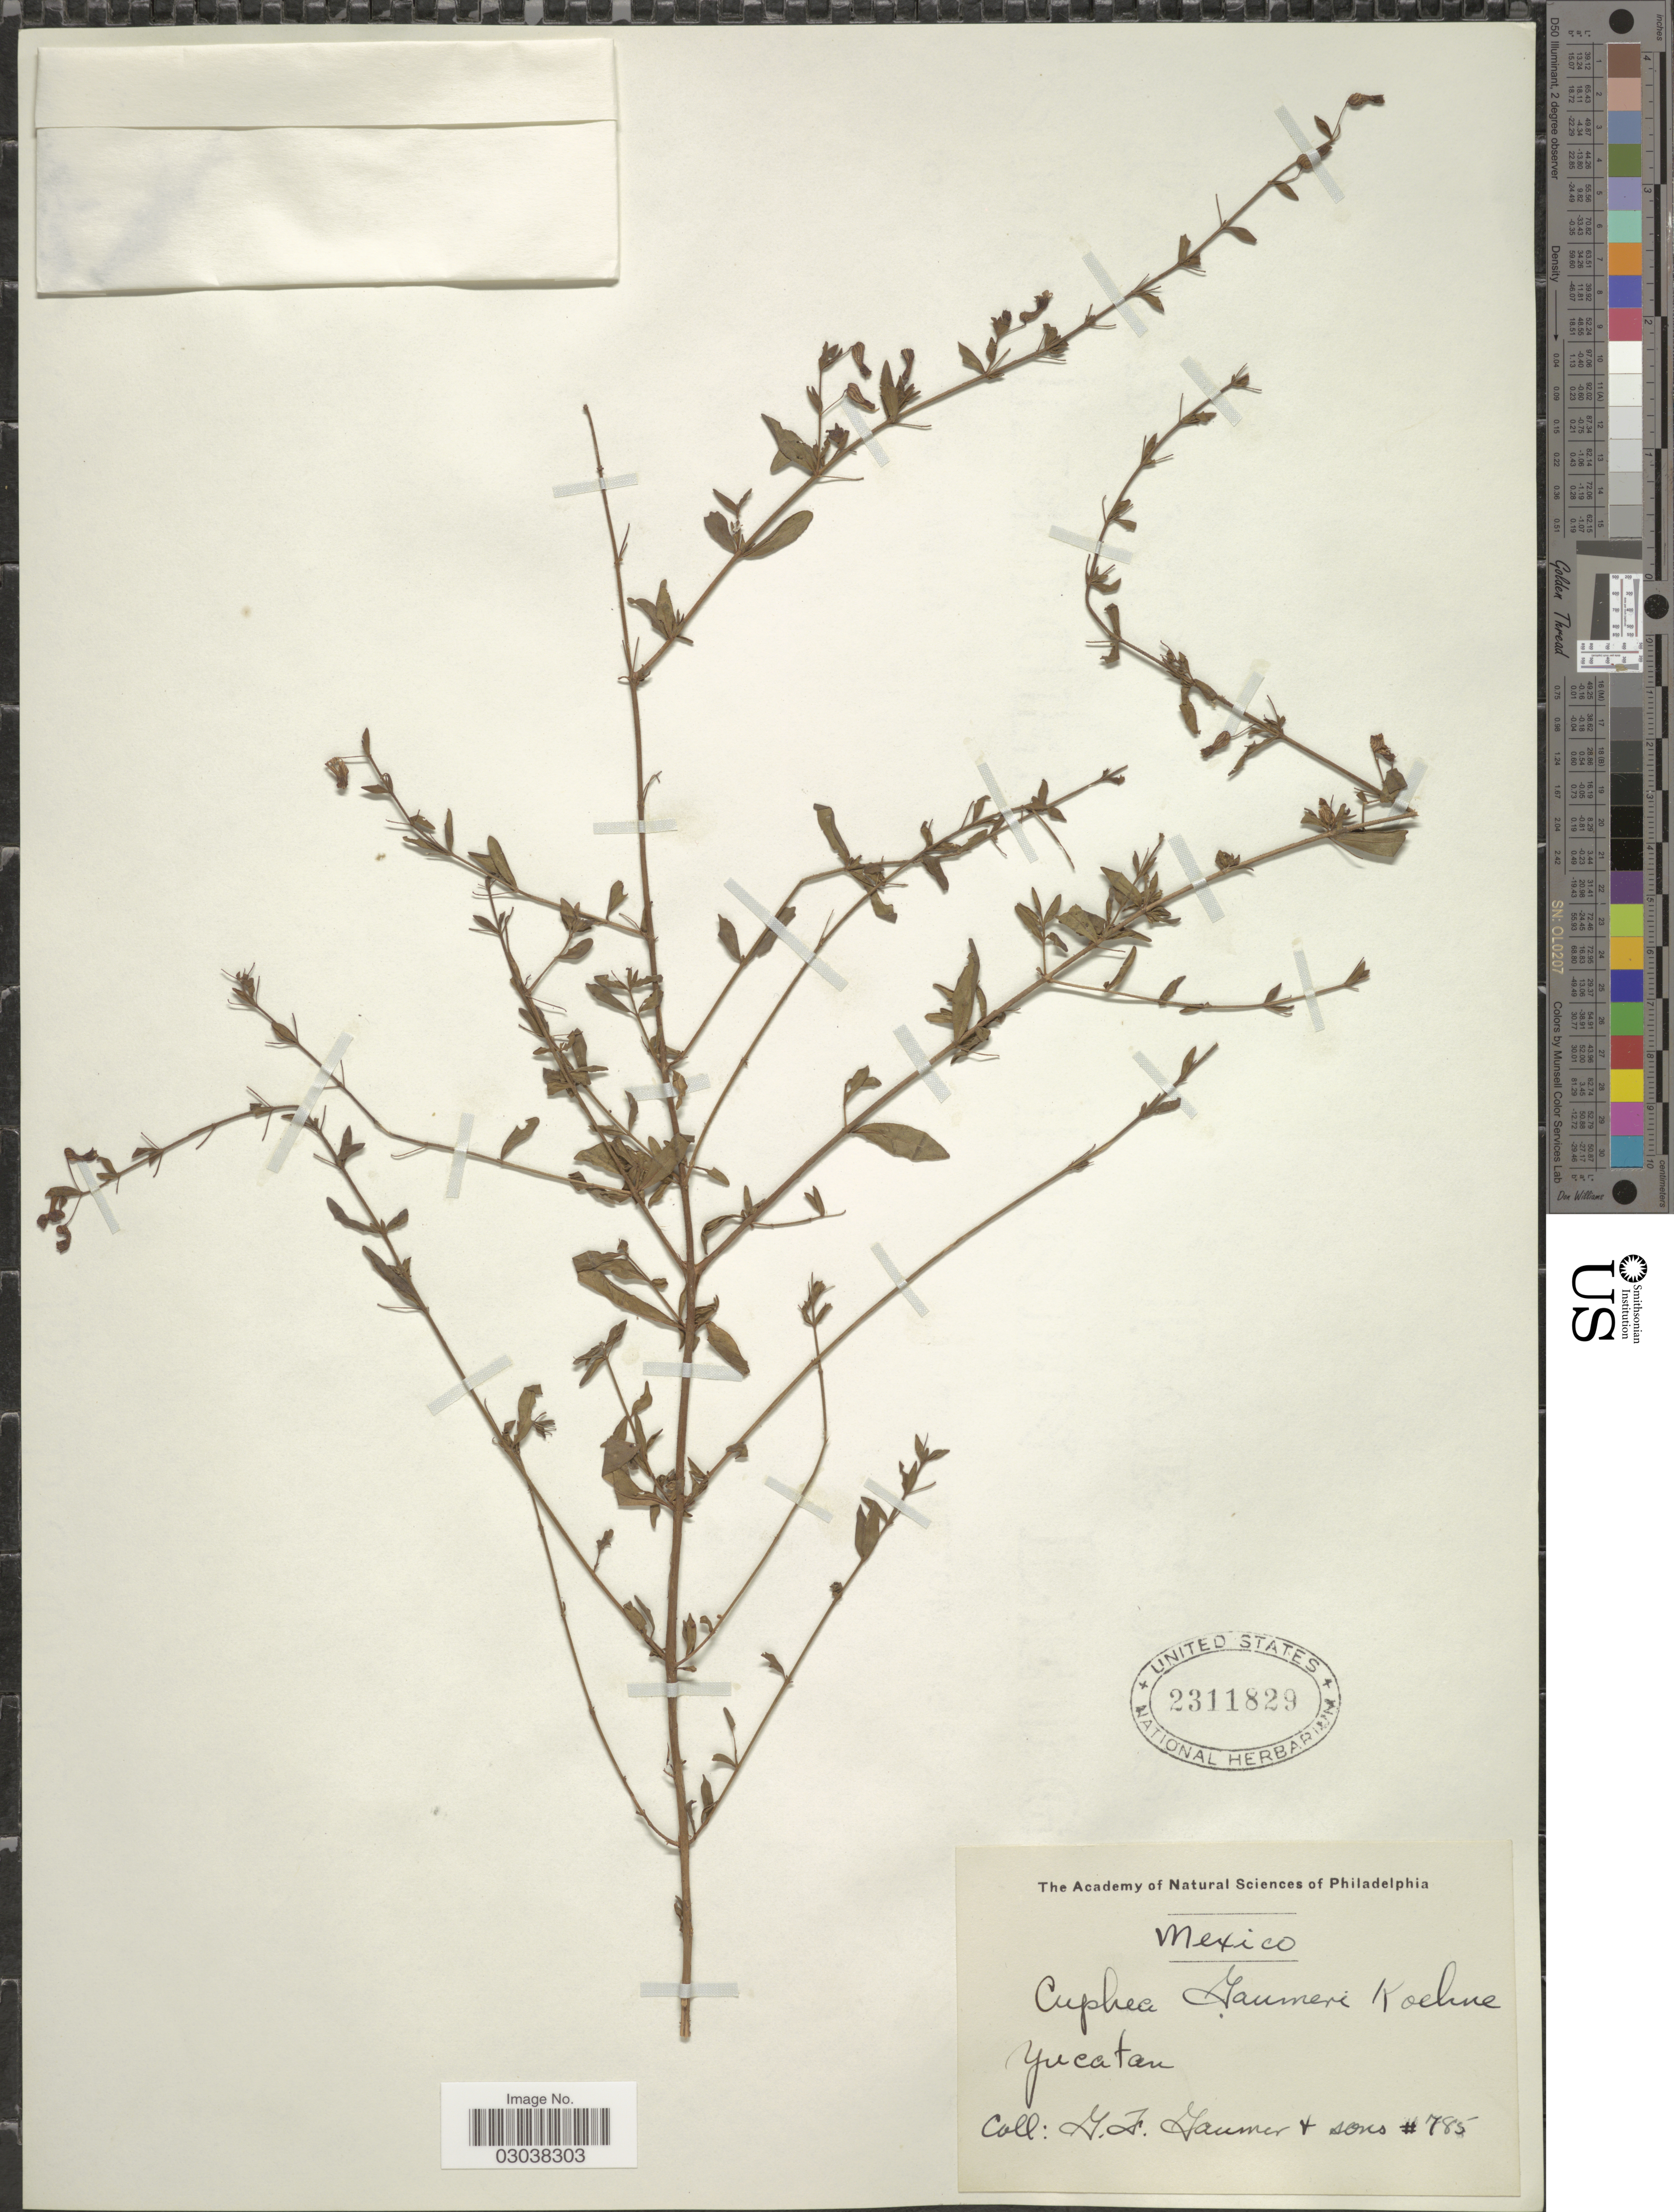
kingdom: Plantae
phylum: Tracheophyta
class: Magnoliopsida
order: Myrtales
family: Lythraceae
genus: Cuphea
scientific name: Cuphea gaumeri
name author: Koehne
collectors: G. F. Gaumer & et al.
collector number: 785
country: Mexico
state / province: Yucatán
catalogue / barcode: US 2311829